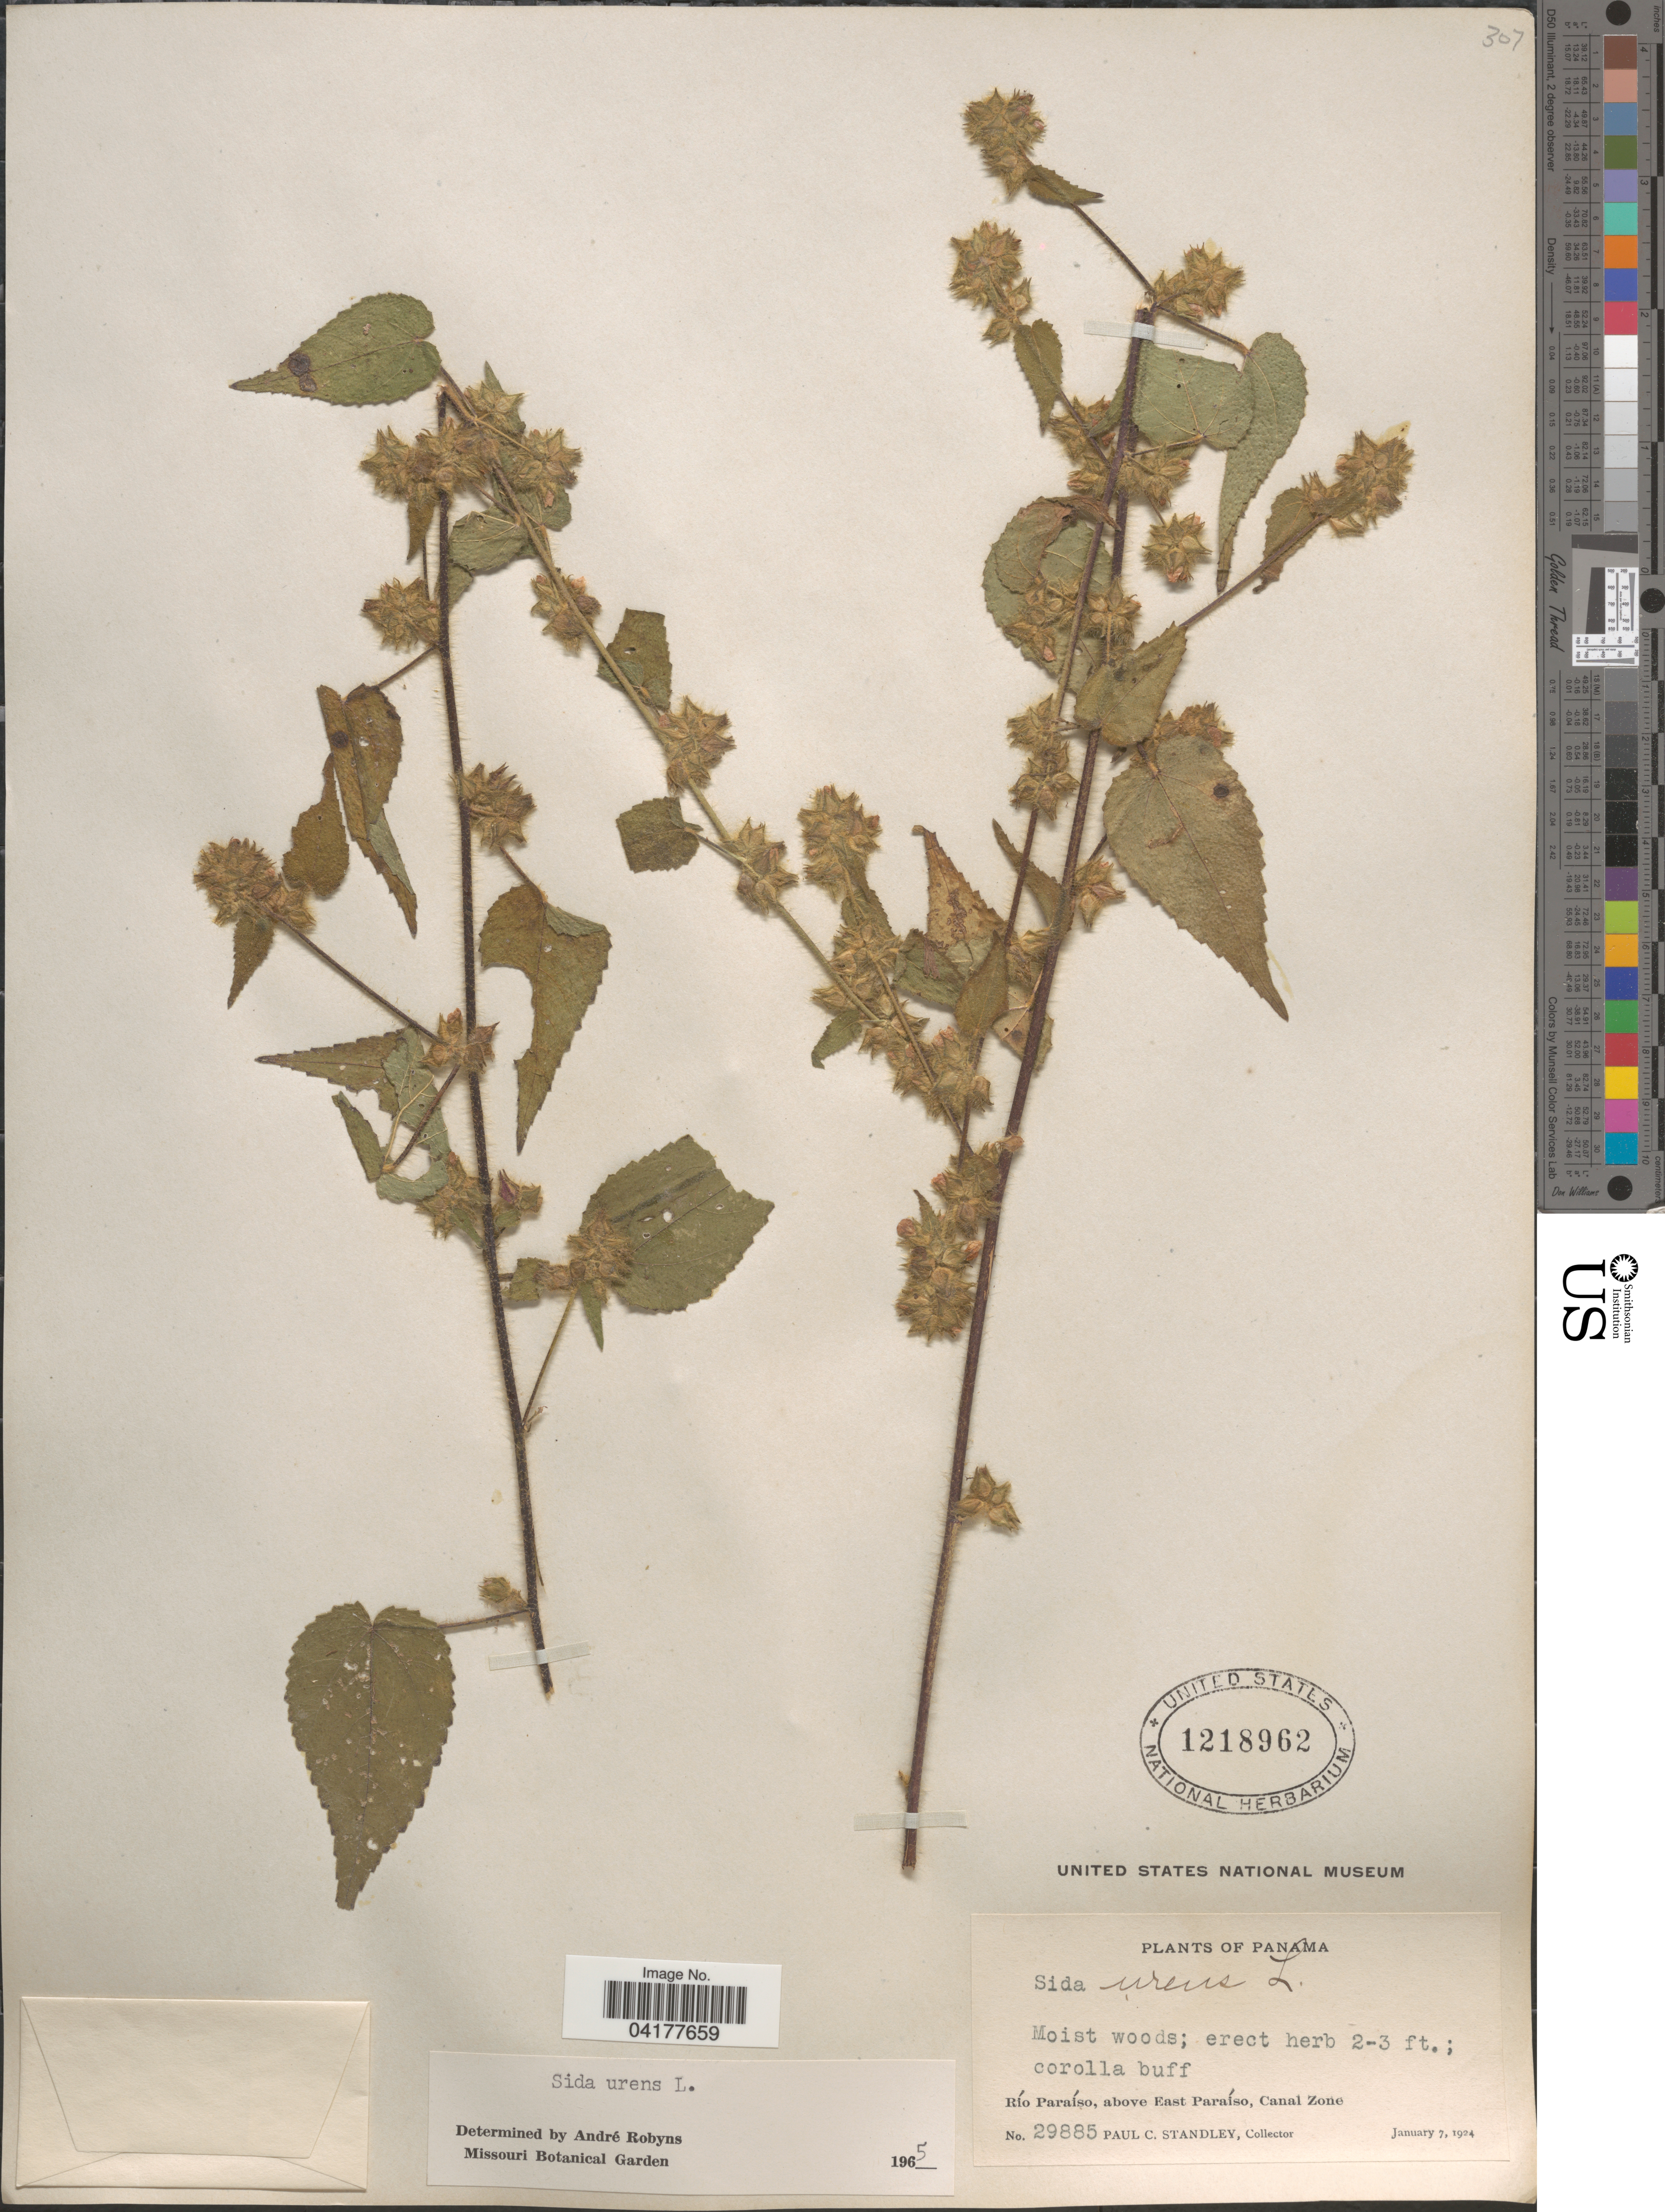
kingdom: Plantae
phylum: Tracheophyta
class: Magnoliopsida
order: Malvales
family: Malvaceae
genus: Sida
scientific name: Sida urens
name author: L.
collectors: P. C. Standley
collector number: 29885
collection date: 1924-01-07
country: Panama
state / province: Colón / Panamá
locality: Río Paraíso, above East Paraíso, Canal Zone.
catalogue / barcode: US 1218962